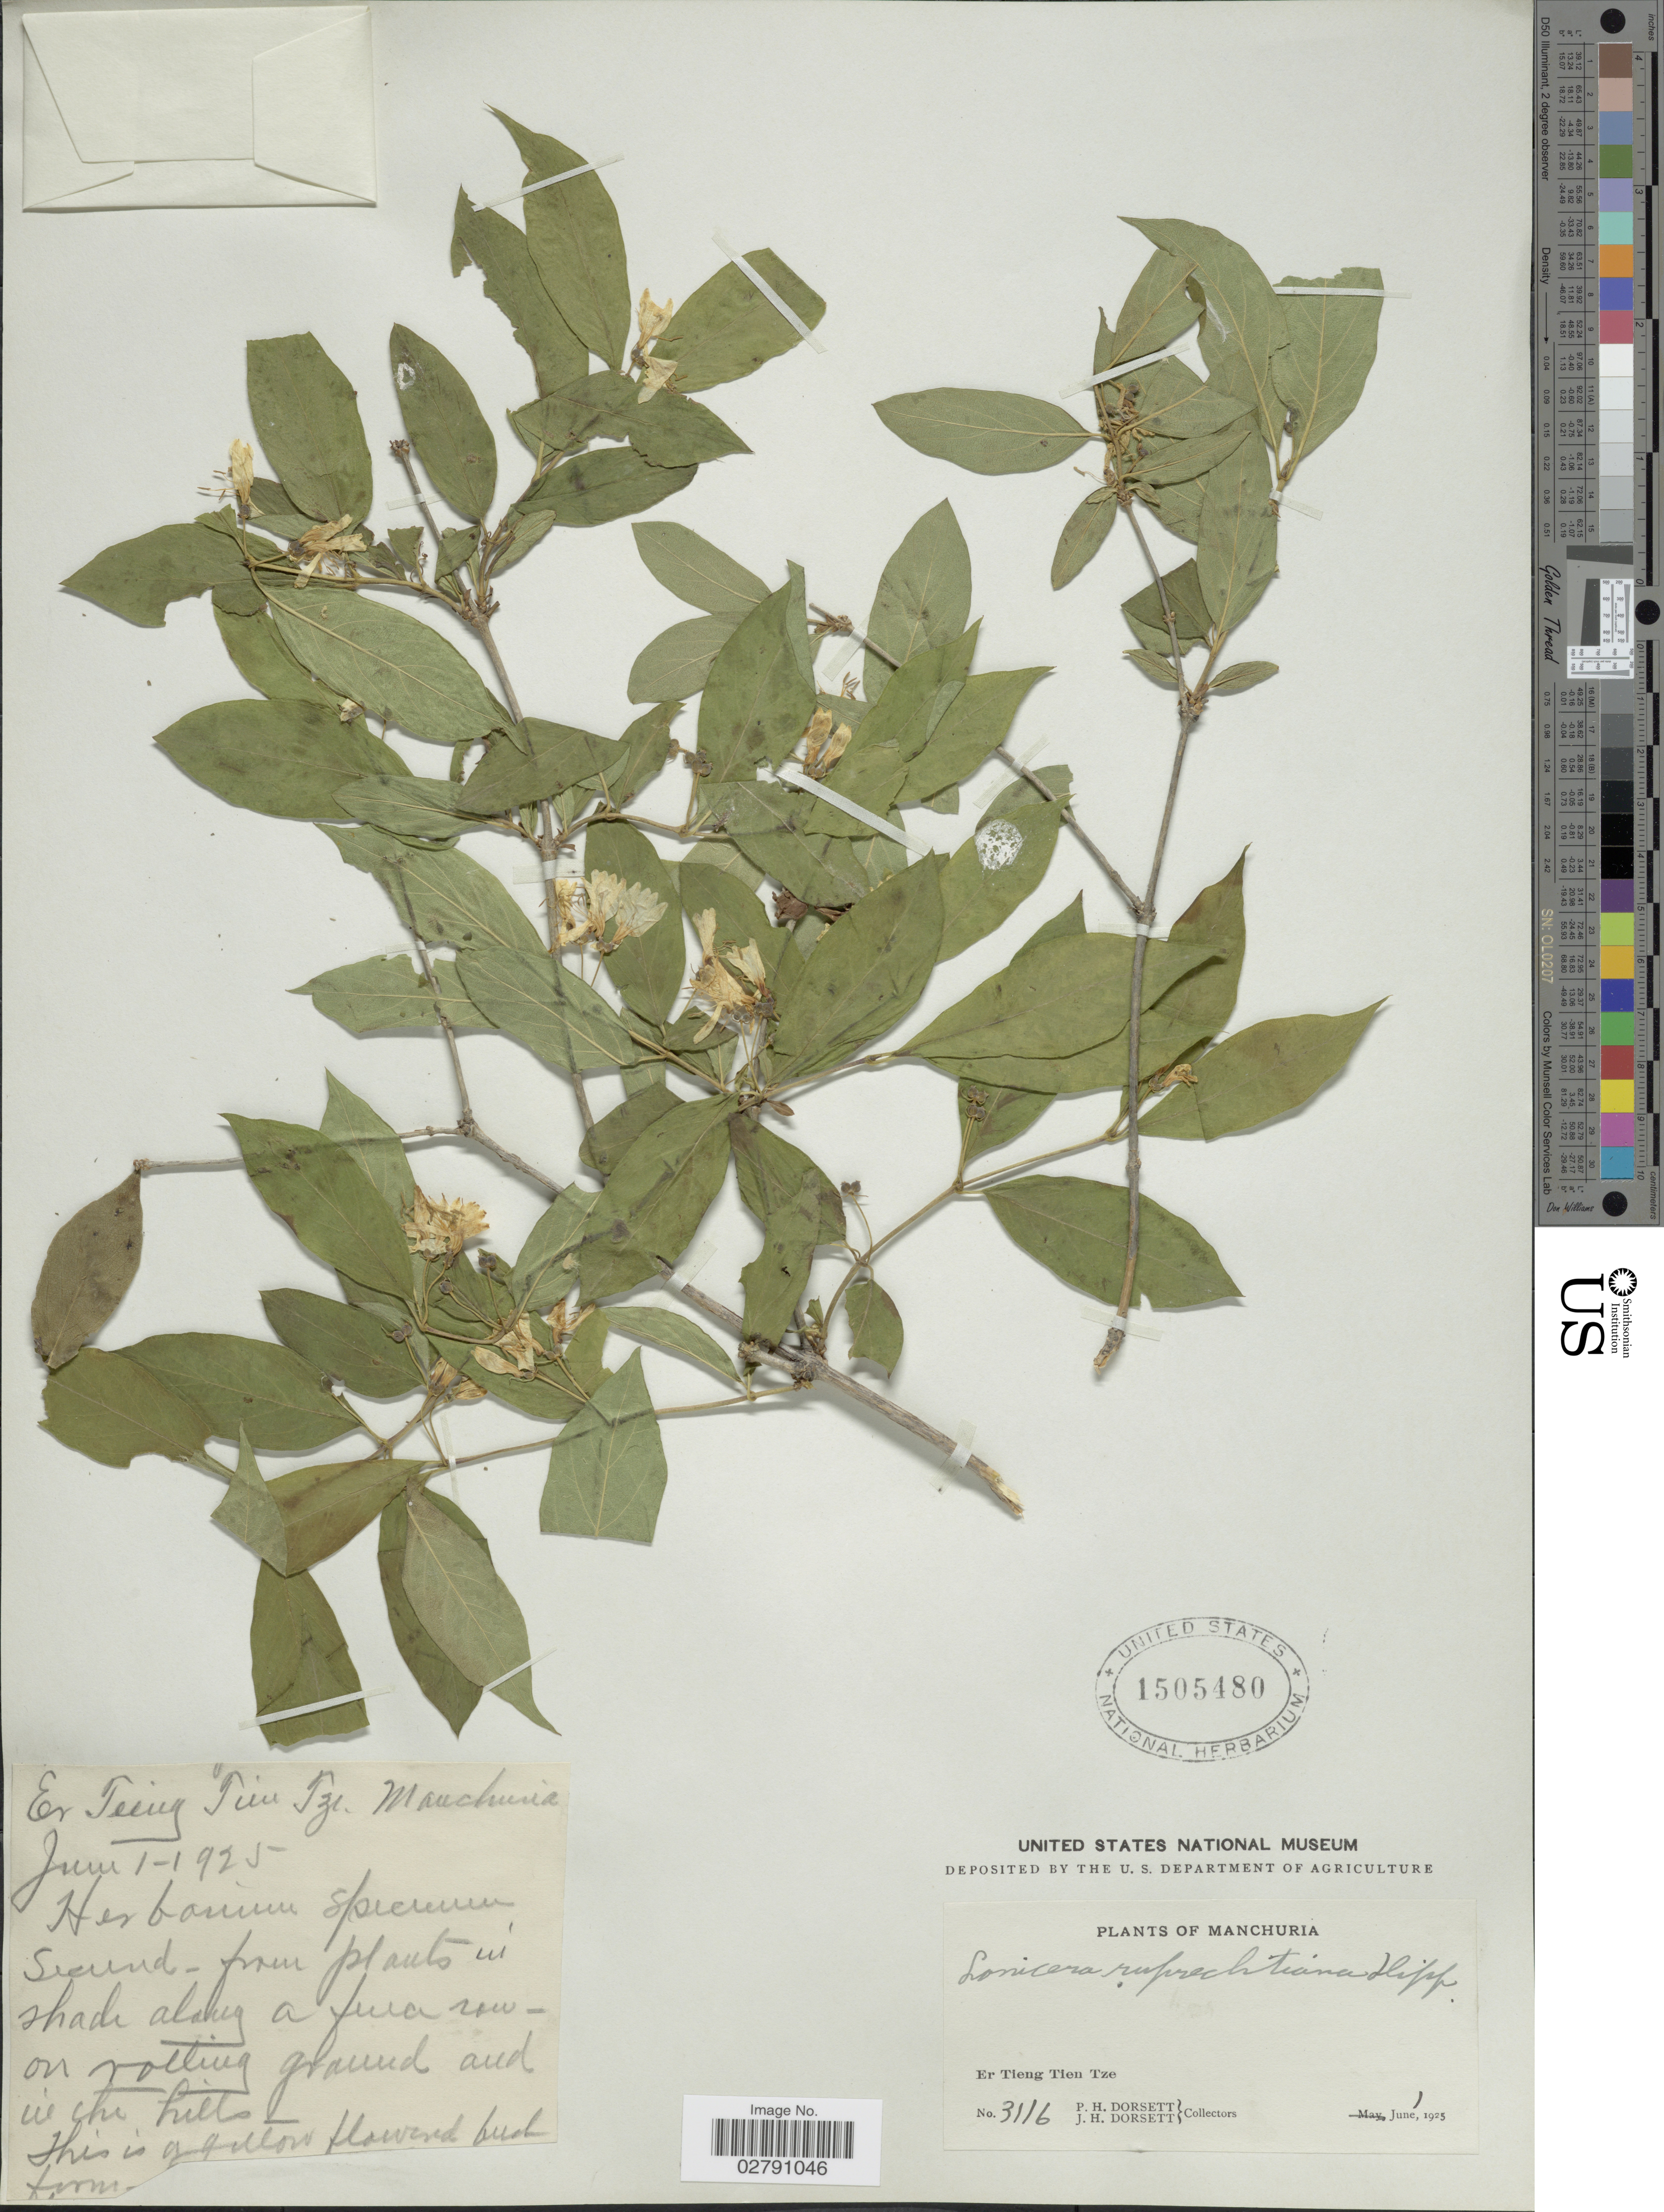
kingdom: Plantae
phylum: Tracheophyta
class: Magnoliopsida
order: Dipsacales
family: Caprifoliaceae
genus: Lonicera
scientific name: Lonicera ruprechtiana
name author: Regel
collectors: P. H. Dorsett & J. Dorsett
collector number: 3116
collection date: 1925-06-01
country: China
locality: Manchuria. Er Tieng Tien Tze.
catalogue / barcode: US 1505480